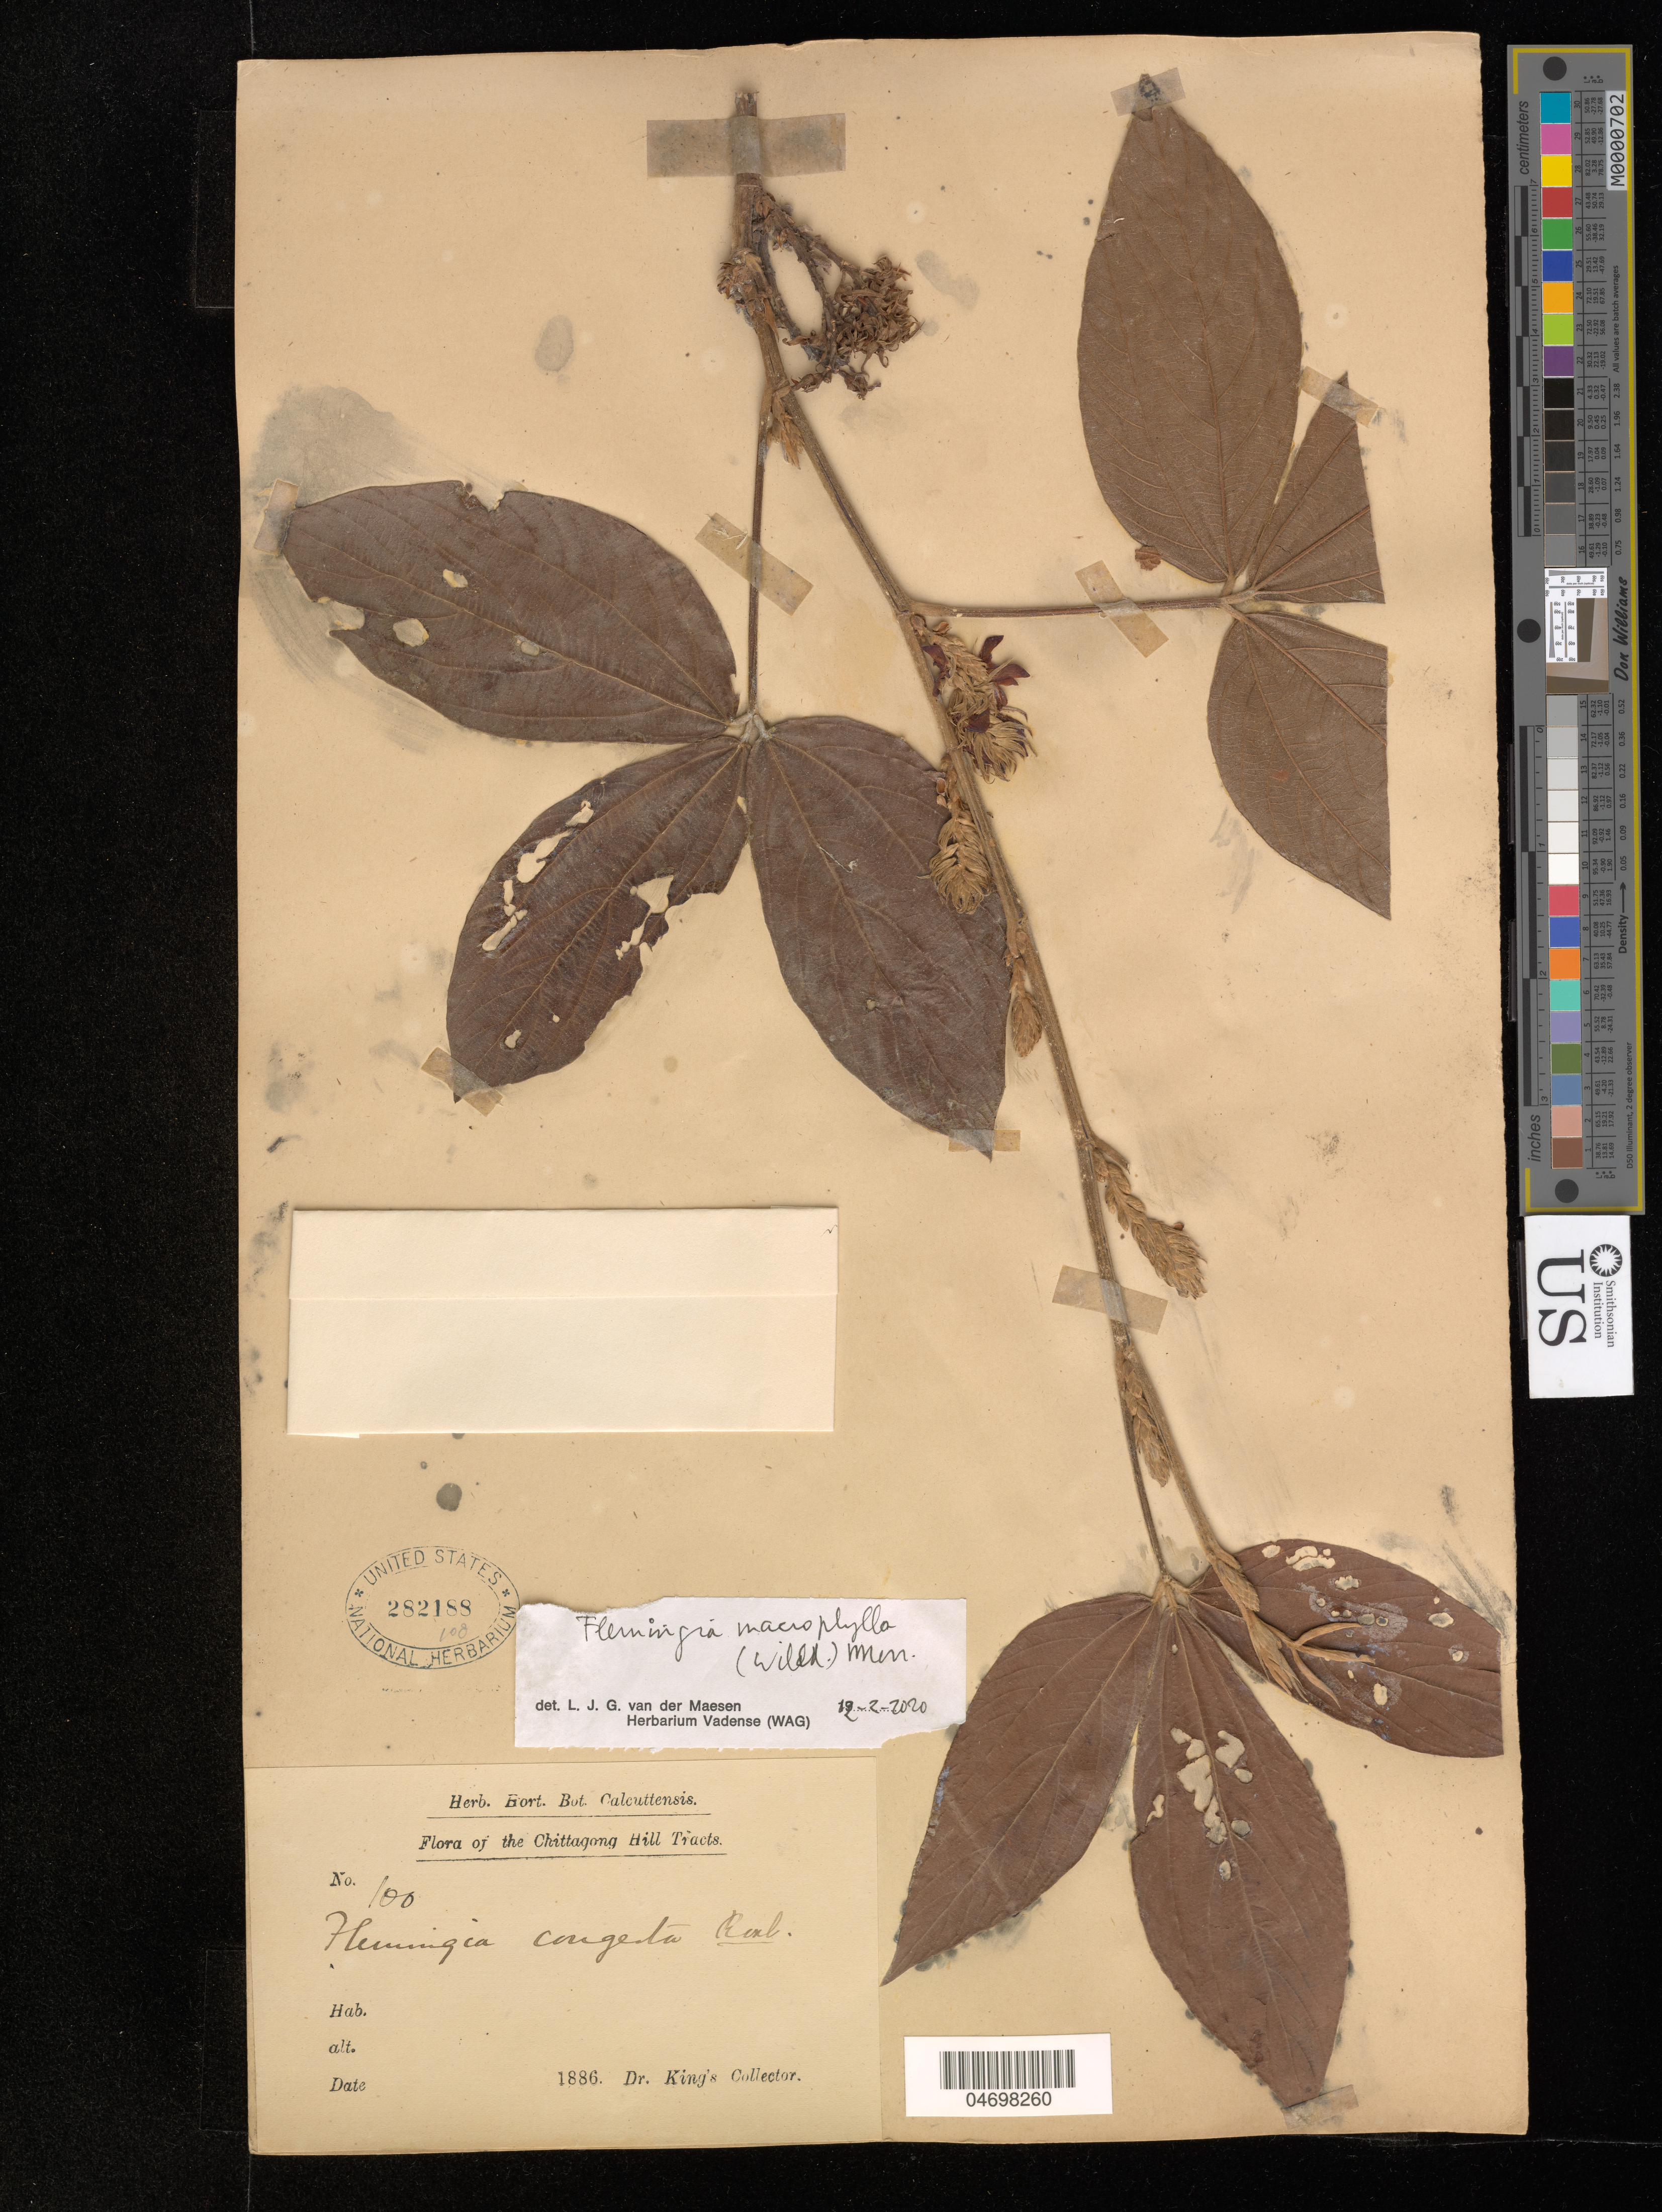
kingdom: Plantae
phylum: Tracheophyta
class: Magnoliopsida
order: Fabales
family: Fabaceae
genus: Flemingia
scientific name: Flemingia macrophylla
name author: (Willd.) Kuntze ex Merr.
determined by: Van Der Maesen, L. J. G., (WAG), Wageningen University (Netherlands)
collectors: Dr. King's collector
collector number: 100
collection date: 1886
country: Bangladesh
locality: Chittagong Hill Tracts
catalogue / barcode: US 282188